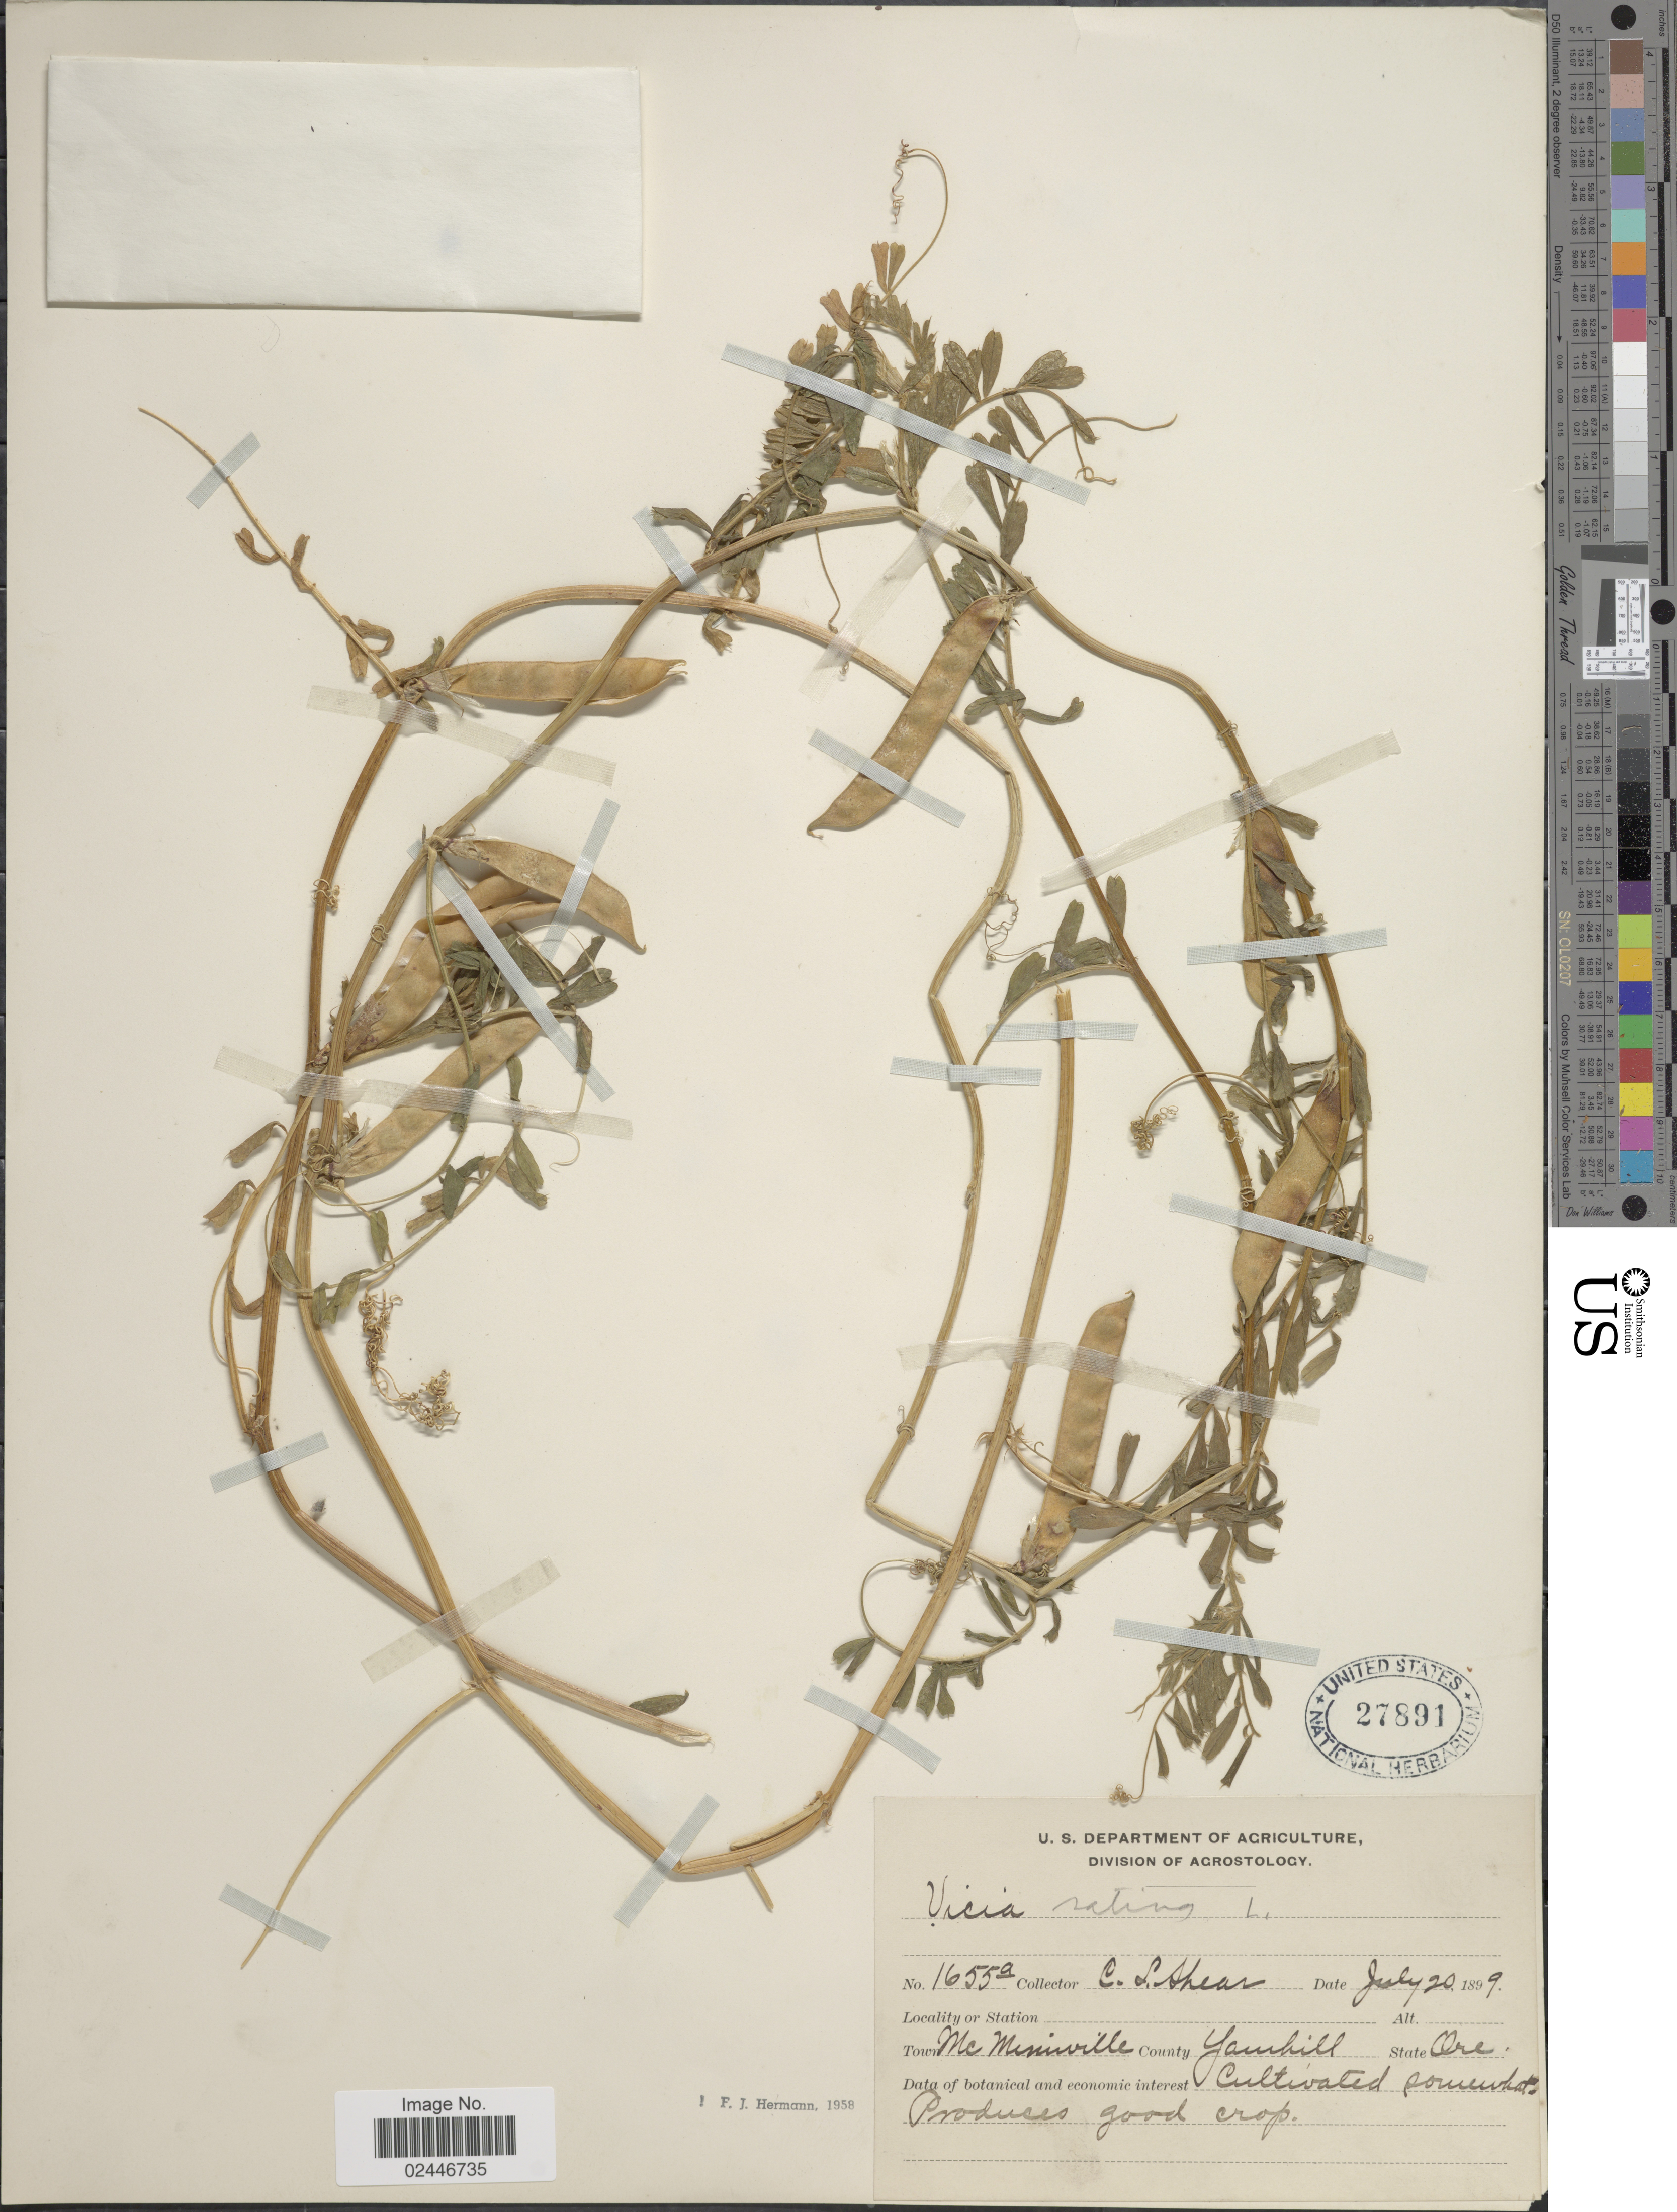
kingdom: Plantae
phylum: Tracheophyta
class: Magnoliopsida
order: Fabales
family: Fabaceae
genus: Vicia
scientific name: Vicia sativa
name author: L.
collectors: C. L. Shear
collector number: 1655a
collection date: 1899-07-20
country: United States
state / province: Oregon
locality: Town Mc Minnville, County Yamhill, cultivated somewhat.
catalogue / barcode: US 27891